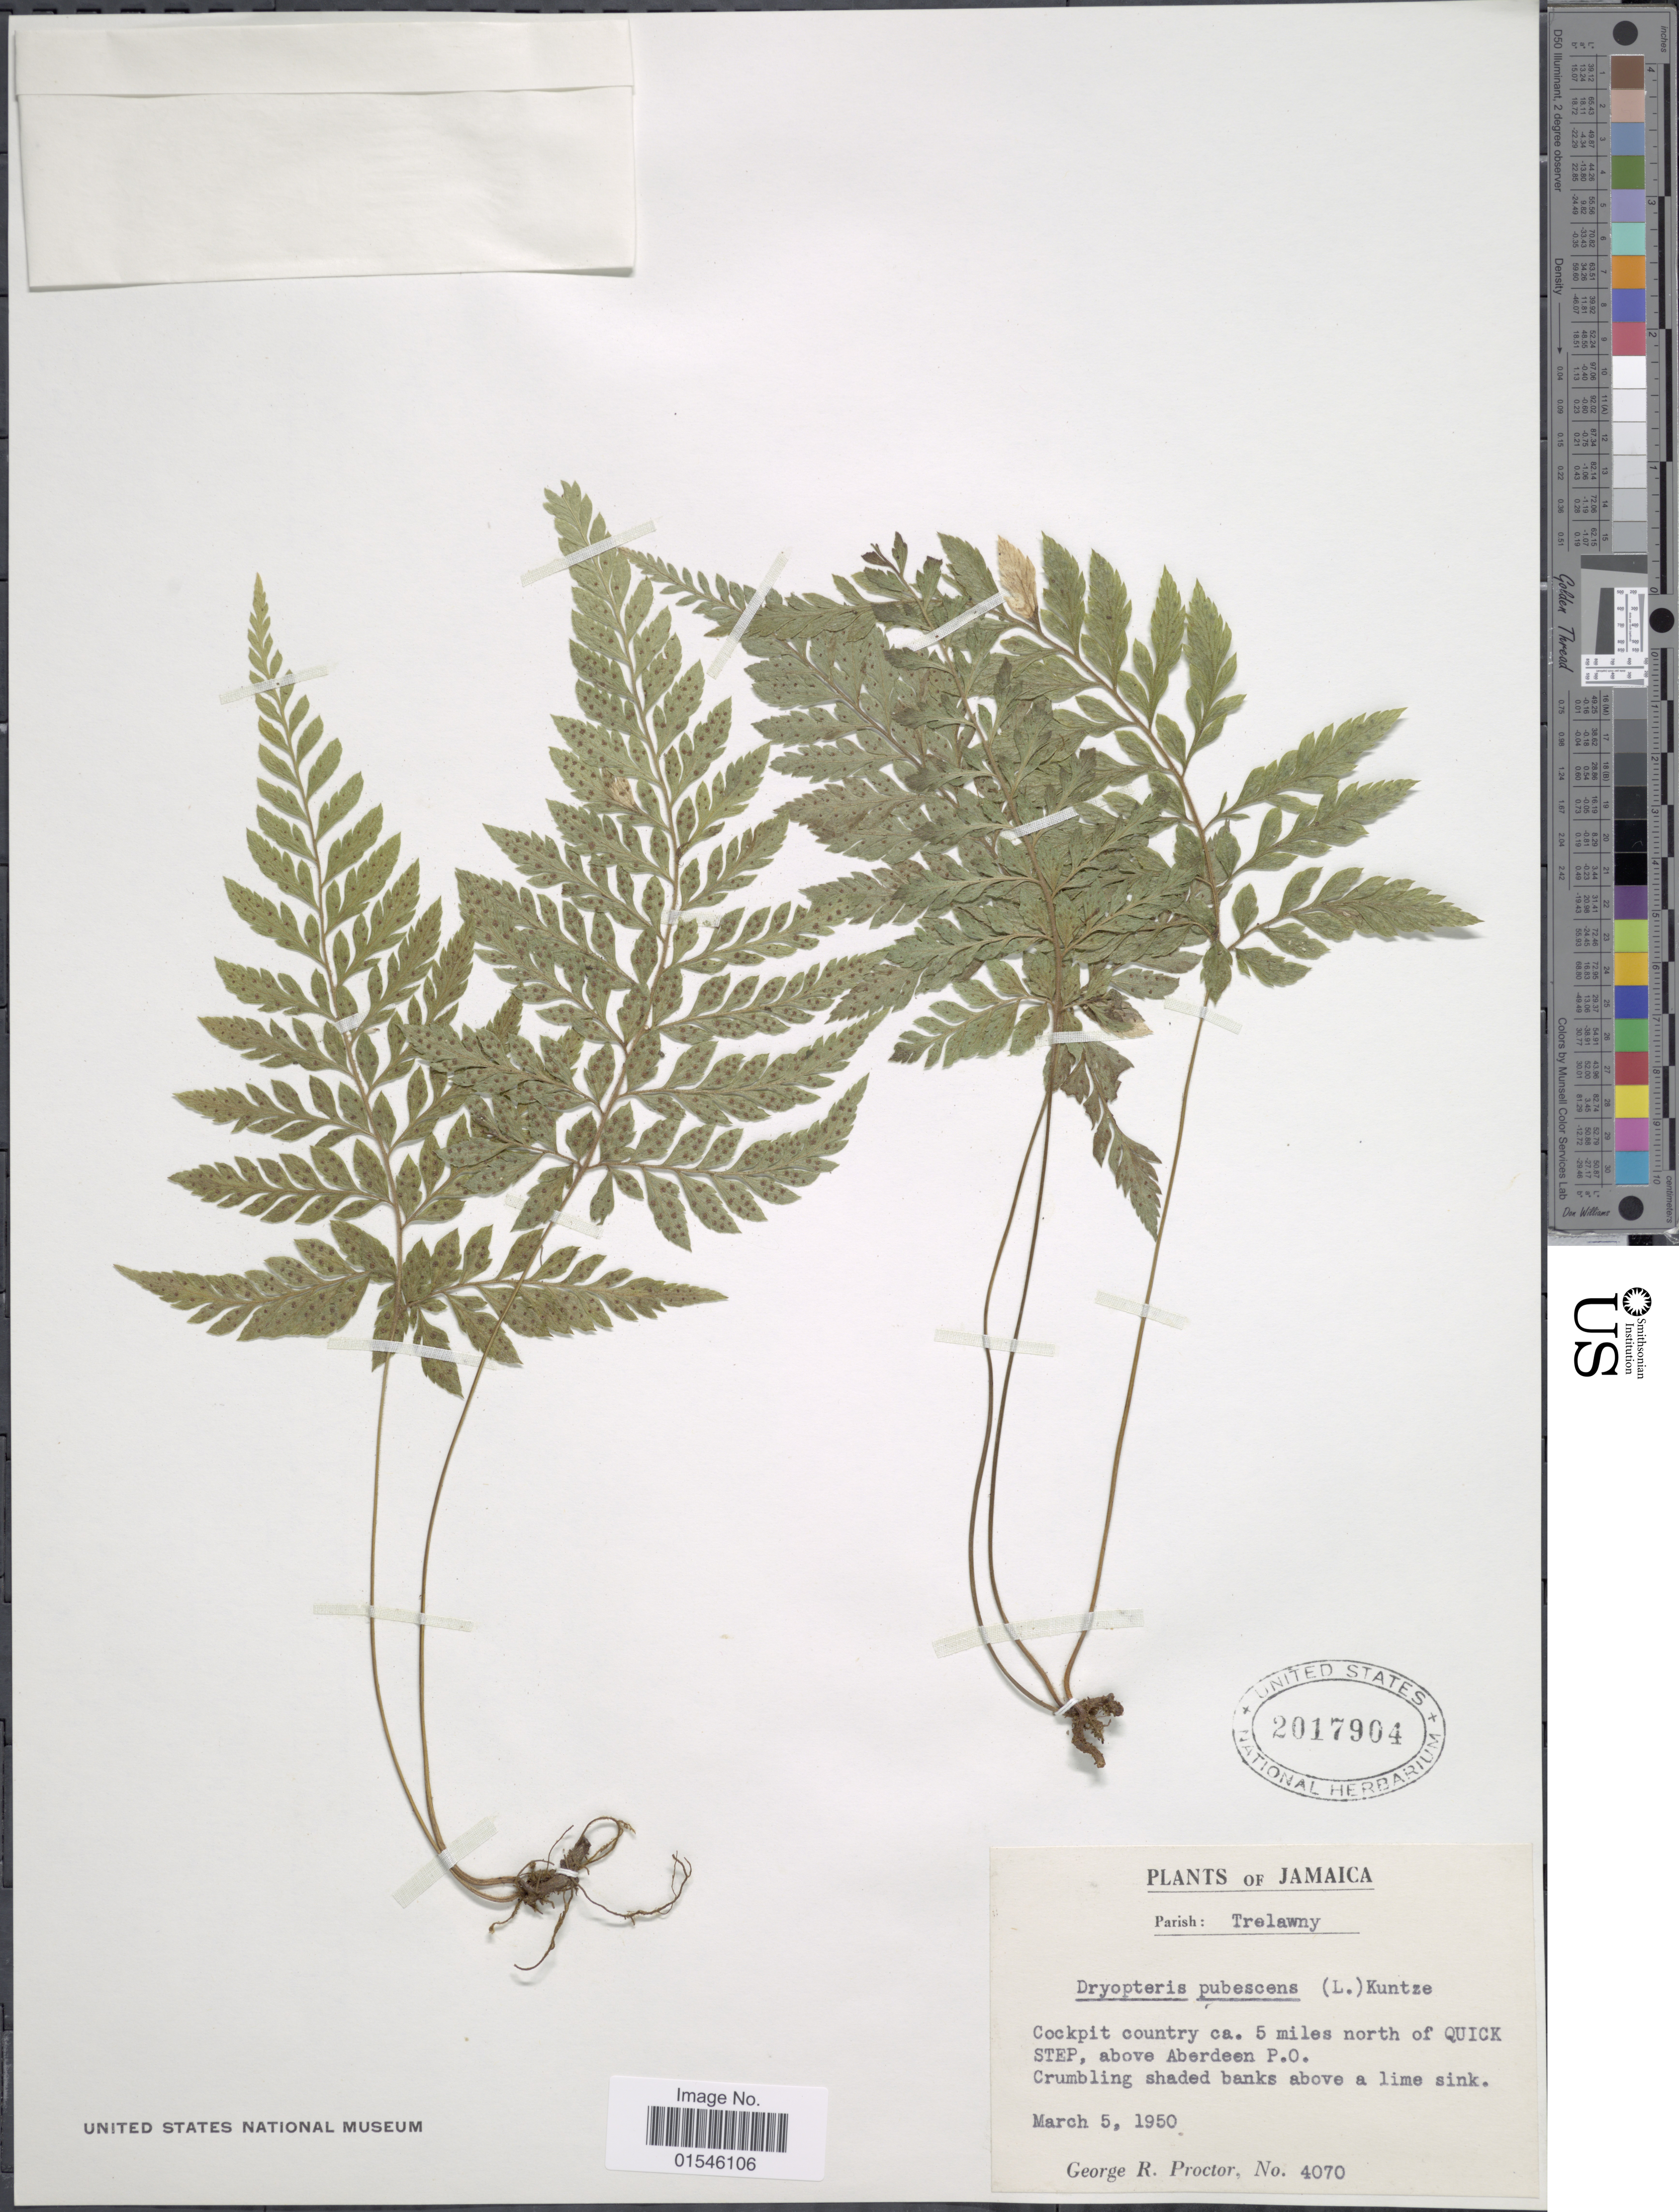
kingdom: Plantae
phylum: Tracheophyta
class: Polypodiopsida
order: Polypodiales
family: Dryopteridaceae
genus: Polystichopsis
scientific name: Polystichopsis pubescens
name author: (L.) C.V. Morton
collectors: G. R. Proctor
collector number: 4070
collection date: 1950-03-05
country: Jamaica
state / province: Trelawny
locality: Parish: Trelawny, Cockpit country ca. 5 miles of QUick Step, above aberdeen P.O.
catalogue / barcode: US 2017904